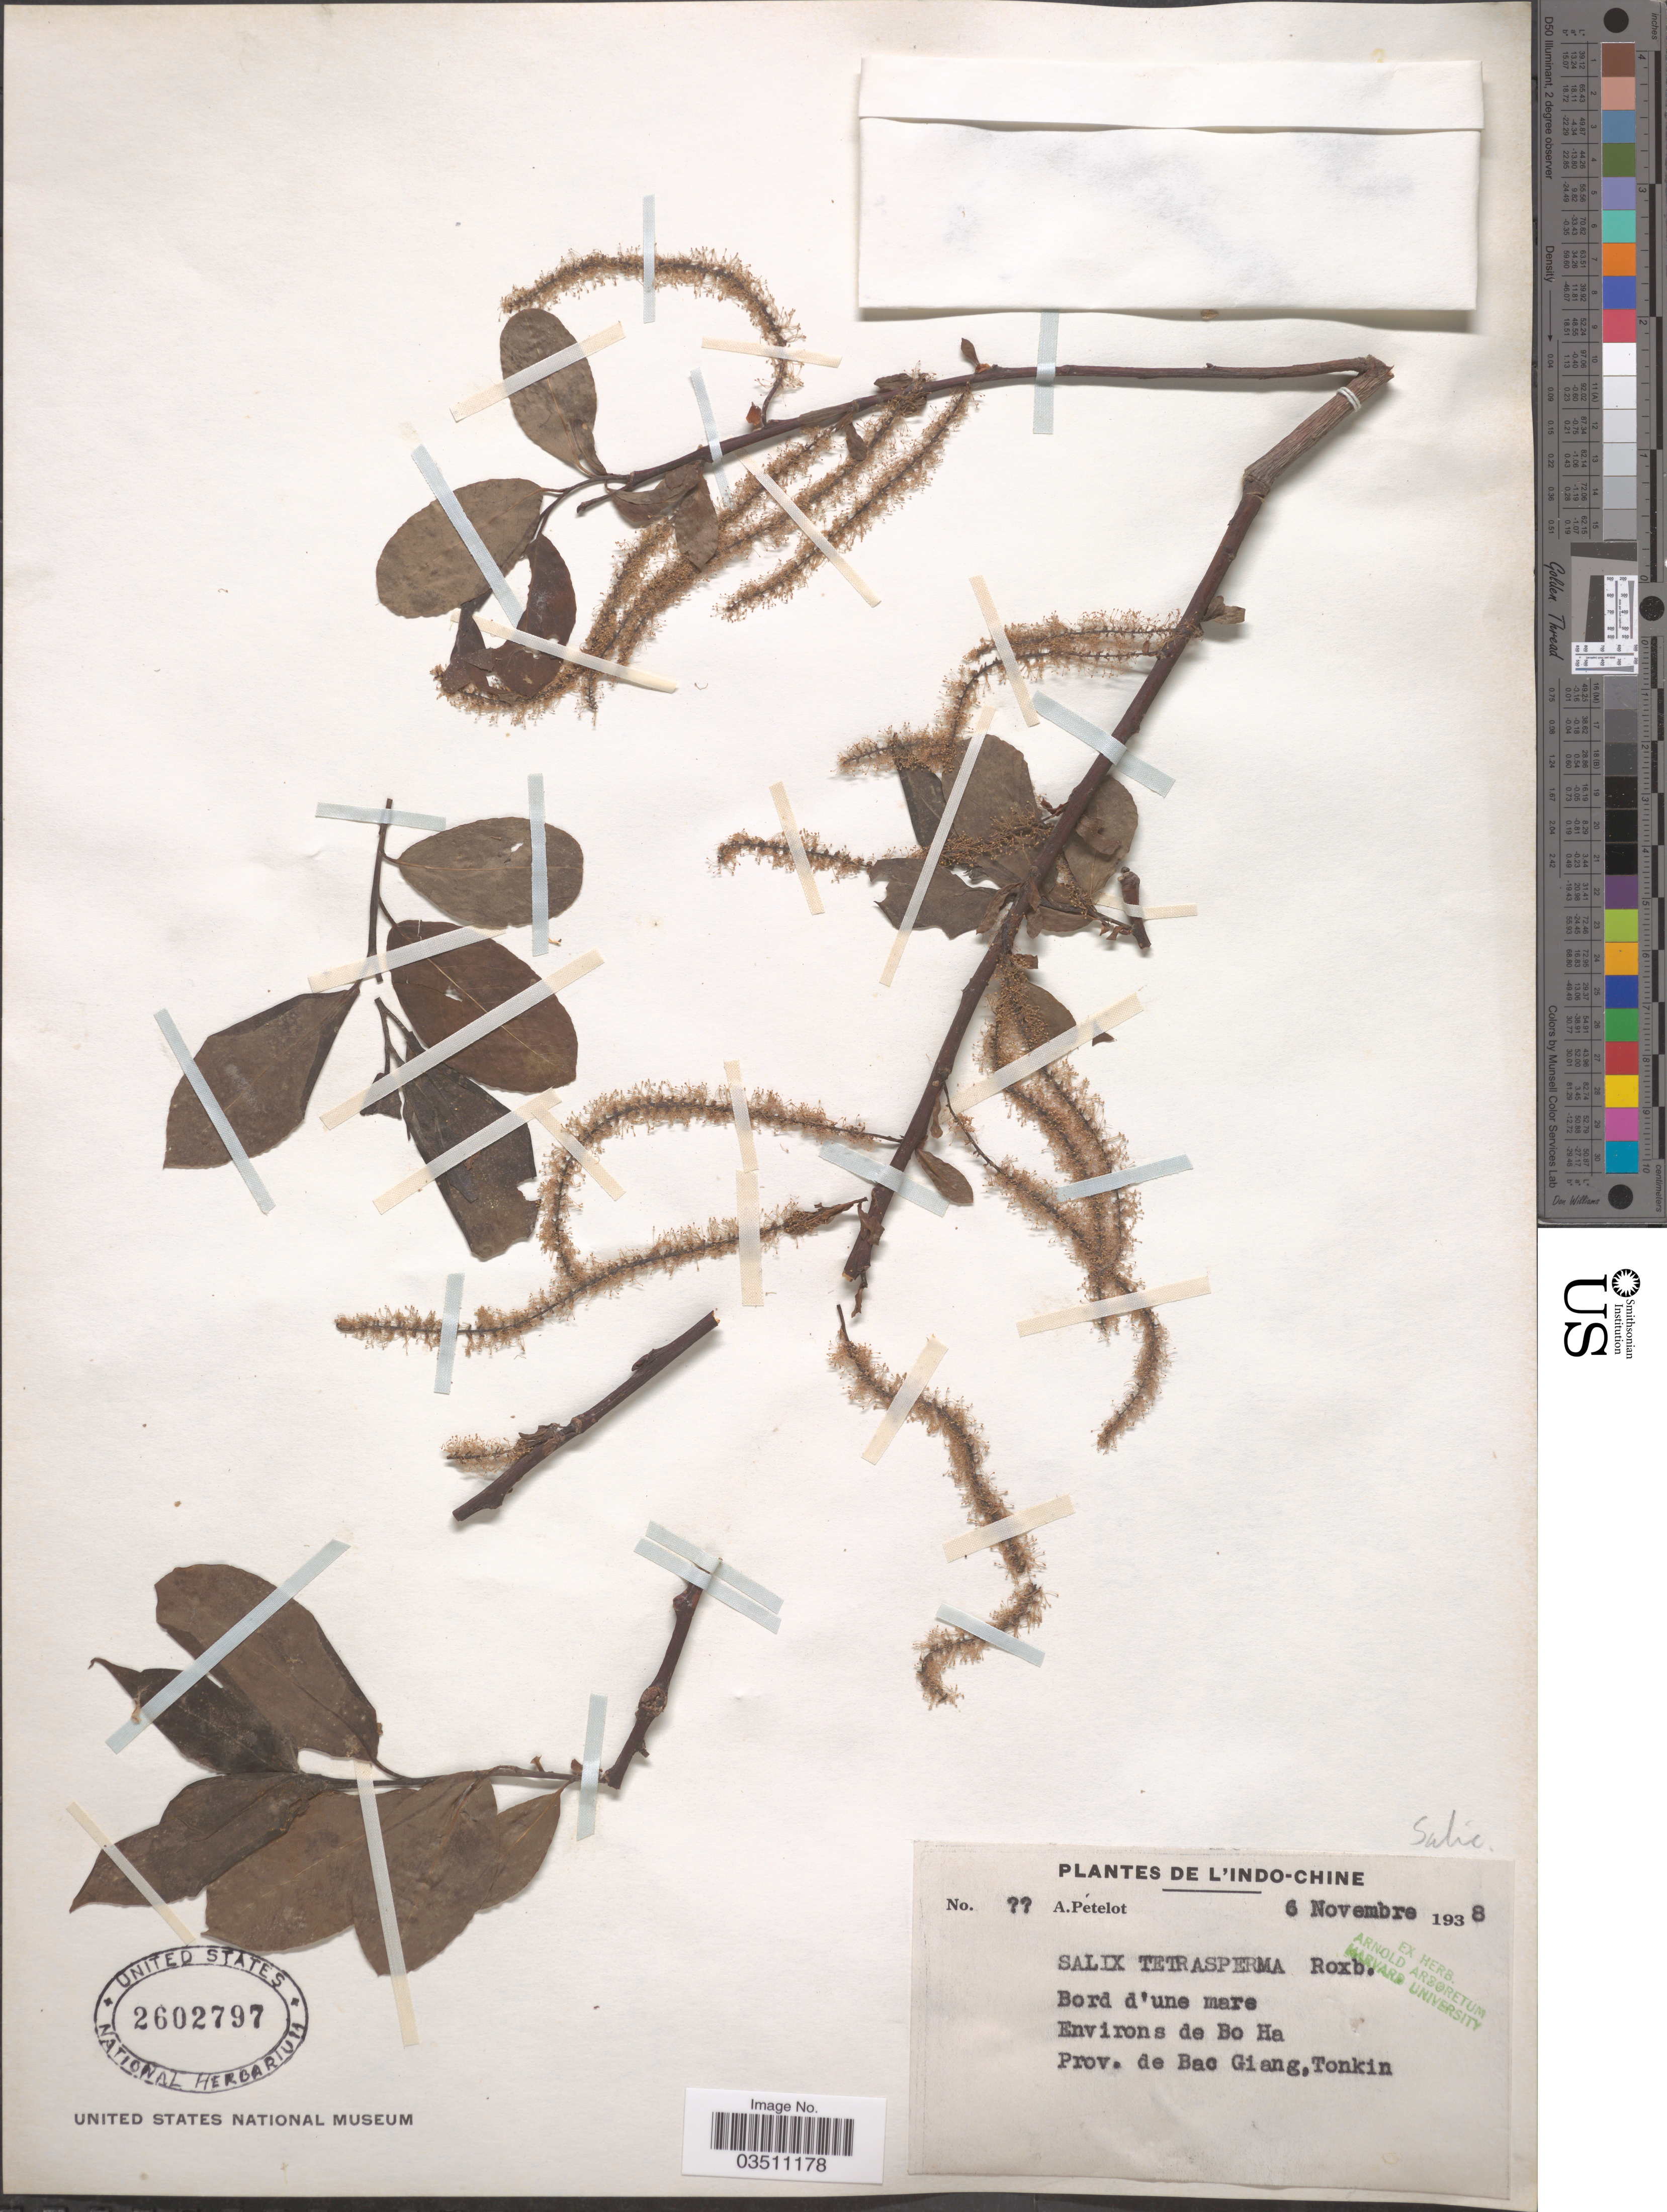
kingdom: Plantae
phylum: Tracheophyta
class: Magnoliopsida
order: Malpighiales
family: Salicaceae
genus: Salix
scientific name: Salix tetrasperma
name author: Roxb.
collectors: A. Petelot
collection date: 1938-11-06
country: Vietnam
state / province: Bac Giang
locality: L'Indo-Chine. Bord d'une mare. Environs de Bo Ha. Prov. de Bac Giang, Tonkin.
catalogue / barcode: US 2602797